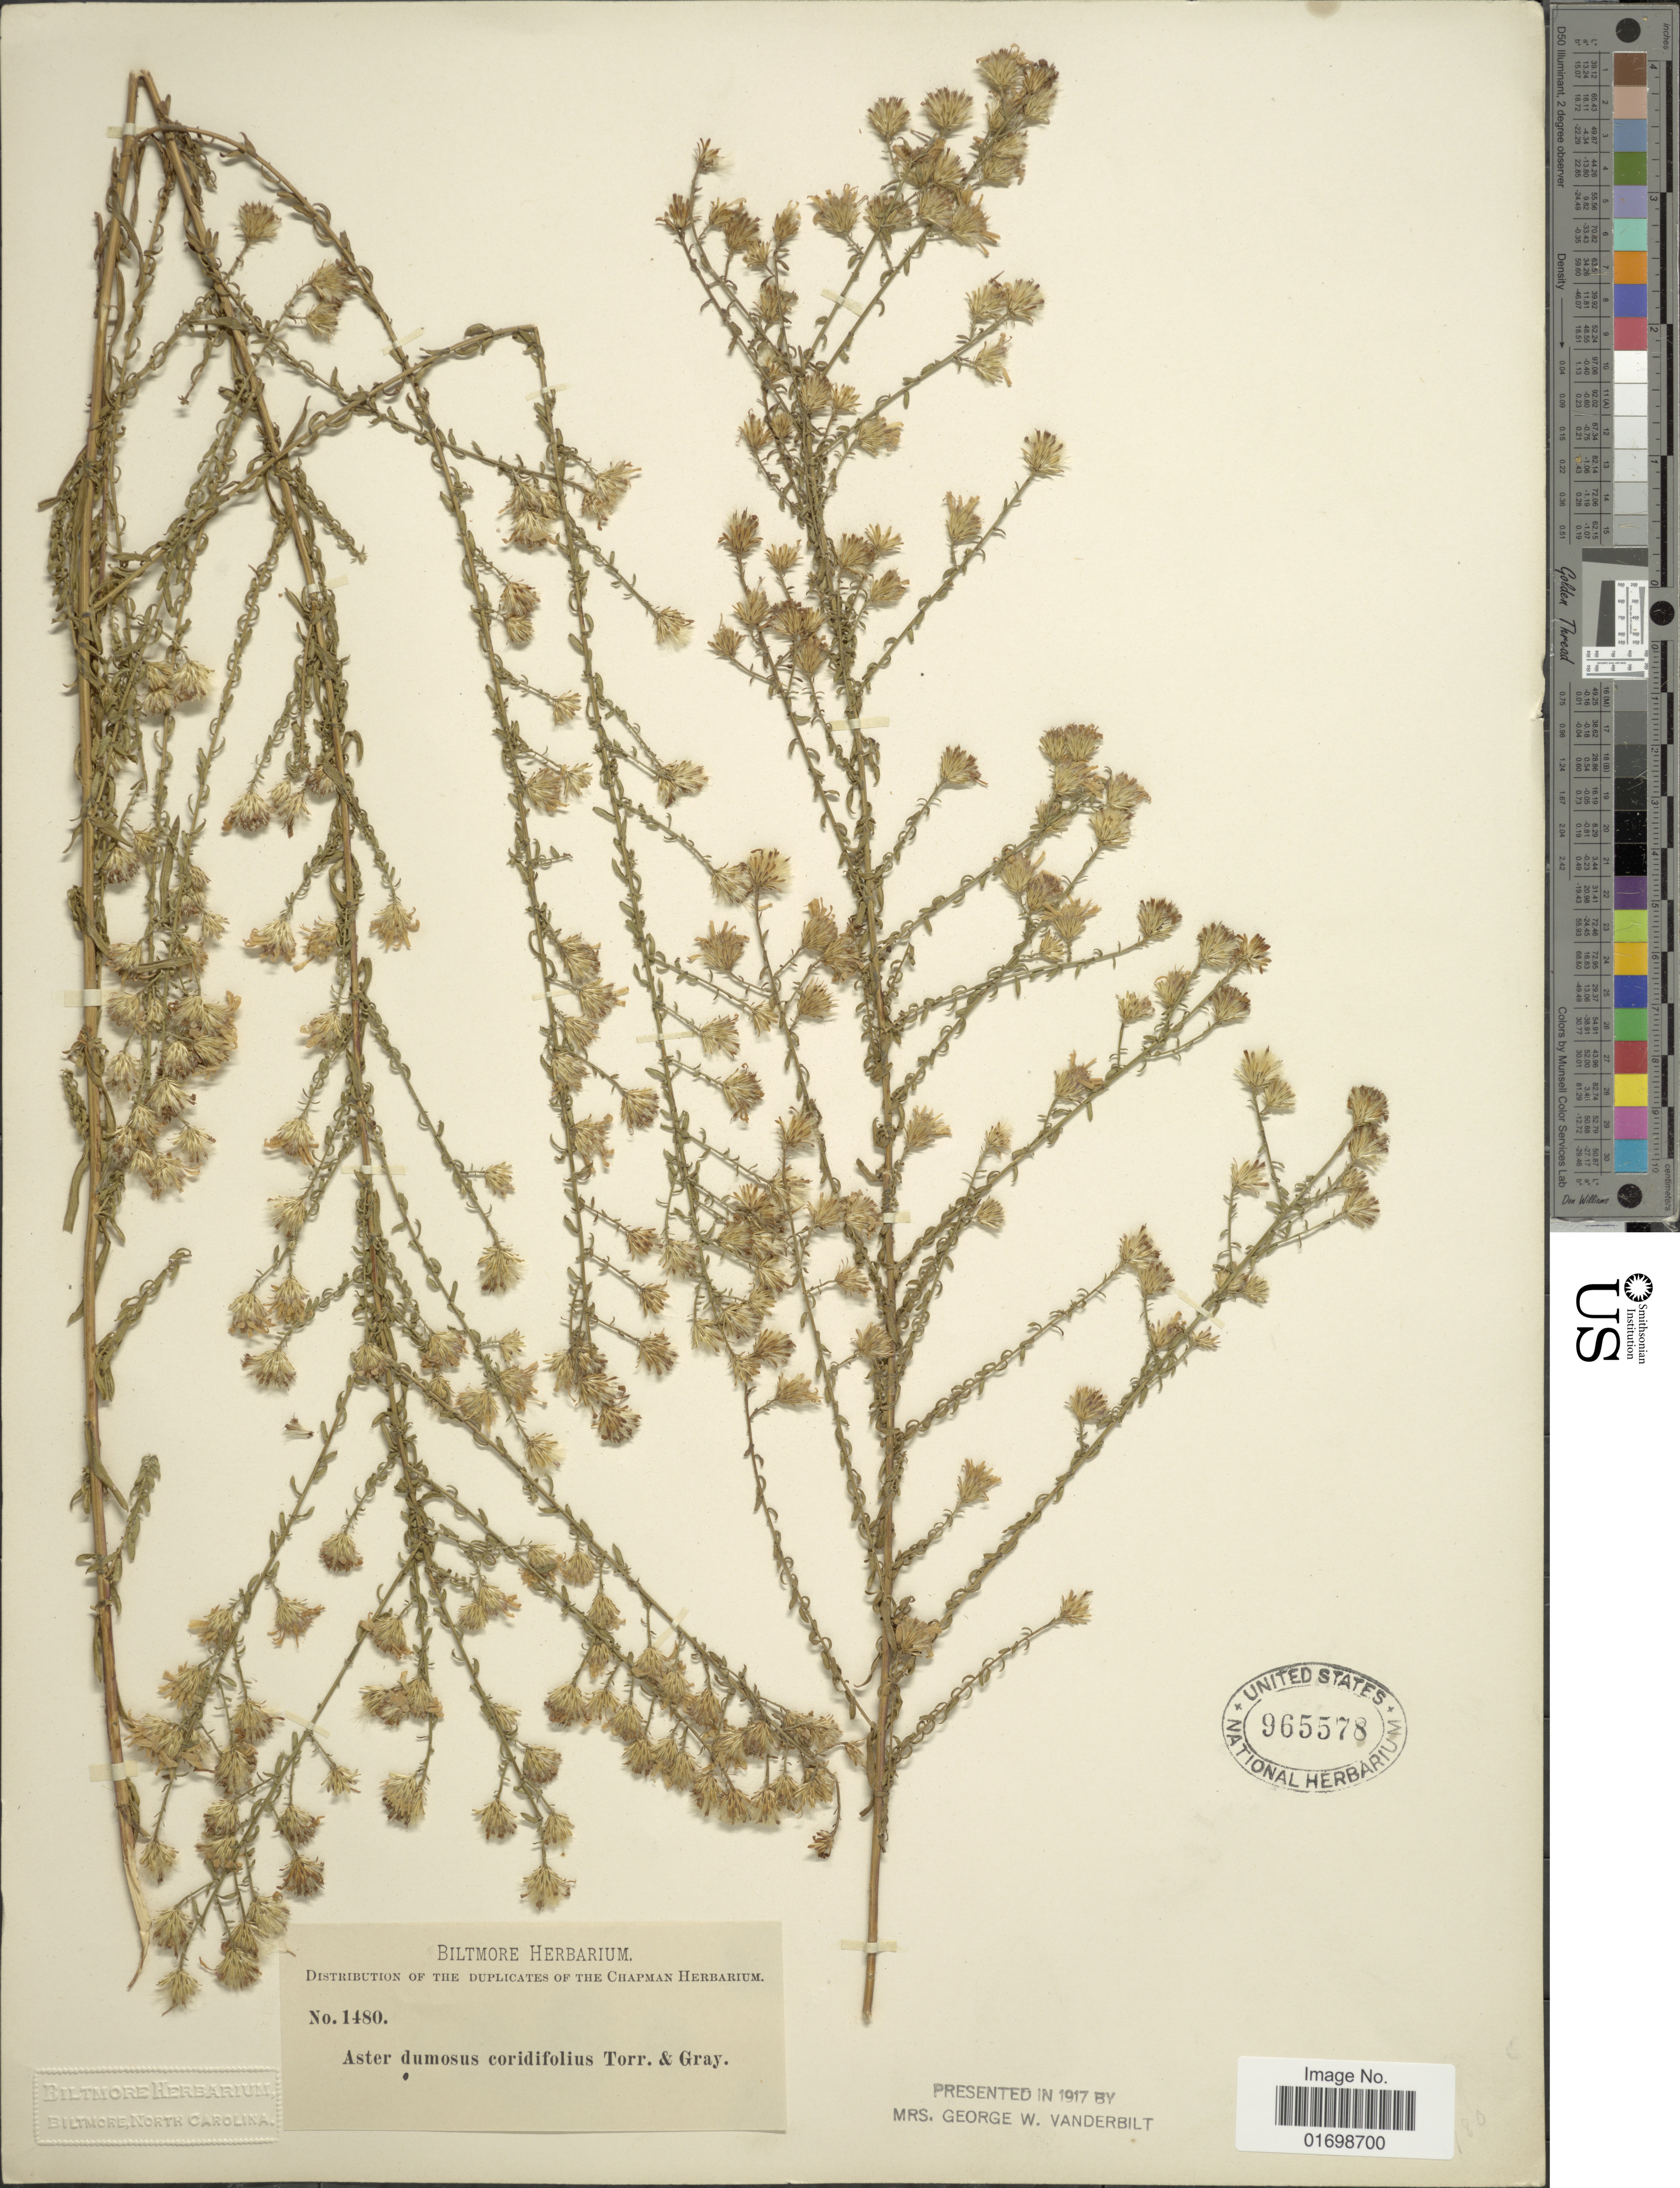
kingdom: Plantae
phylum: Tracheophyta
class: Magnoliopsida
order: Asterales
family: Asteraceae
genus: Symphyotrichum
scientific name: Symphyotrichum dumosum var. coridifolium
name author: (Michx.) Semple et al.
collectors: ex herb. Biltmore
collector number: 1480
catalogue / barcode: US 965578